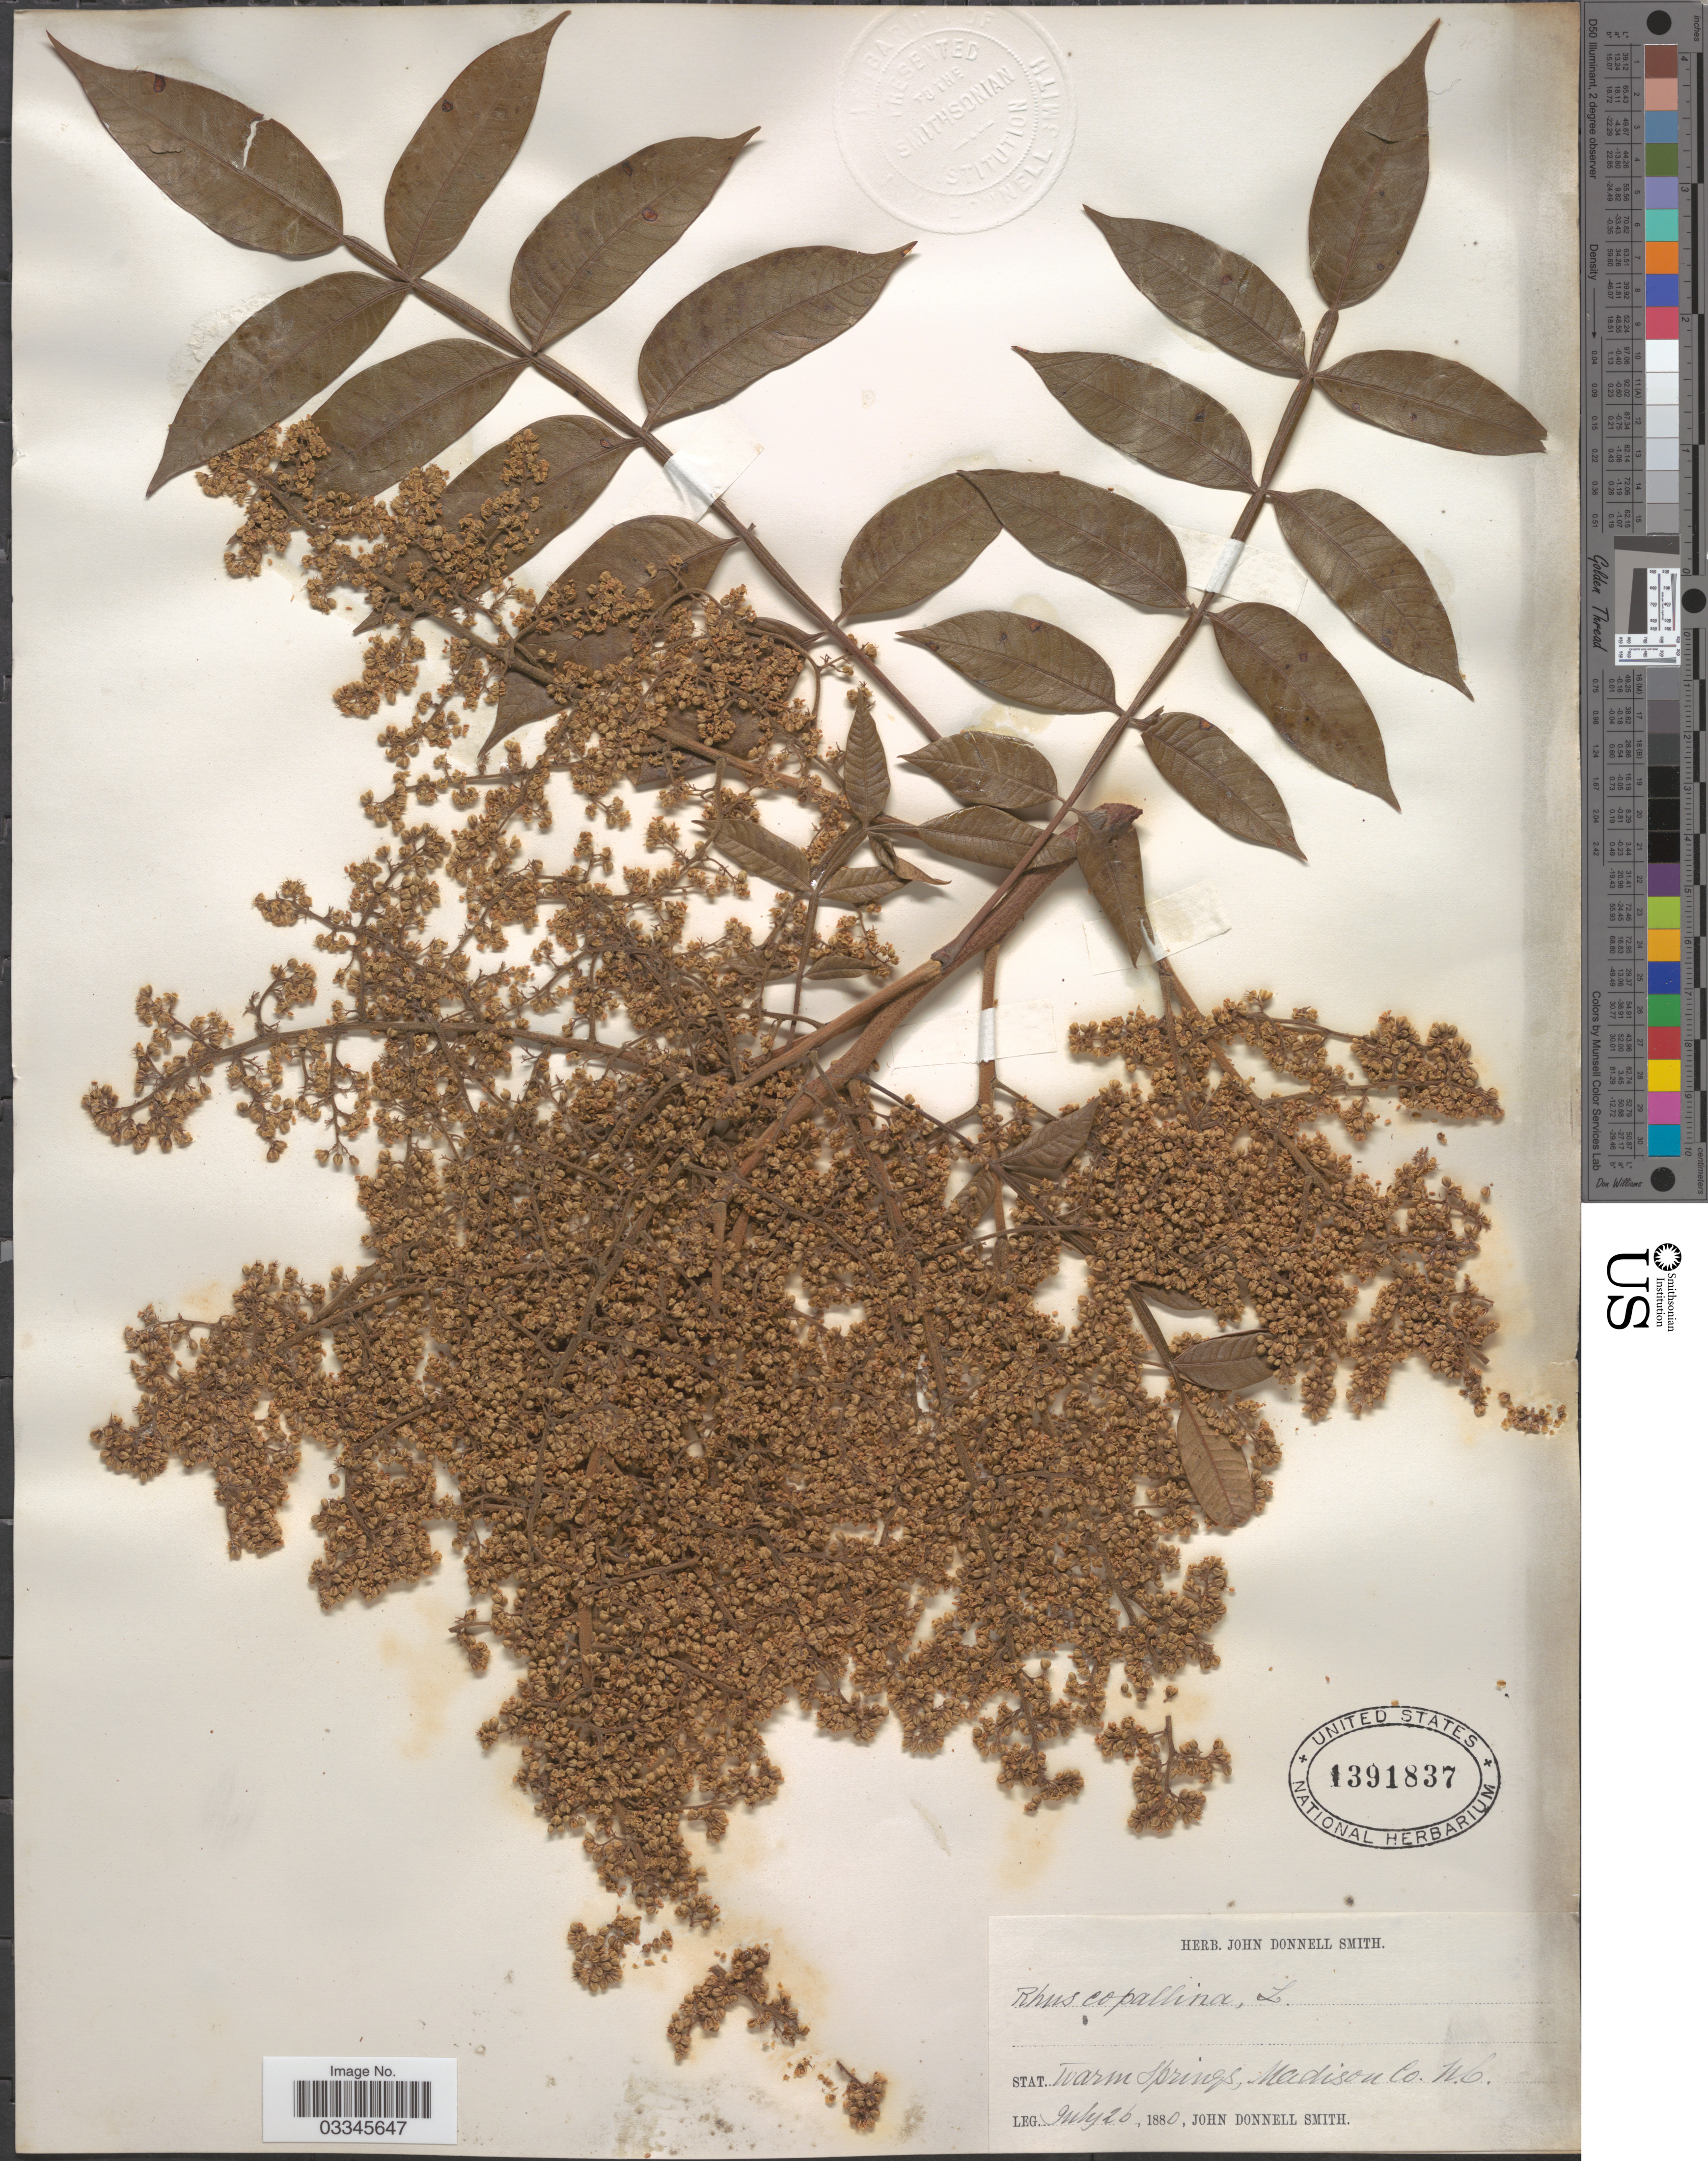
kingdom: Plantae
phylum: Tracheophyta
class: Magnoliopsida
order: Sapindales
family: Anacardiaceae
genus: Rhus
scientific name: Rhus copallinum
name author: L.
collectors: J. Donnell Smith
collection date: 1880-07-26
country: United States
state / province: North Carolina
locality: Stat. Warm Springs, Madison Co.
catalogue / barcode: US 1391837